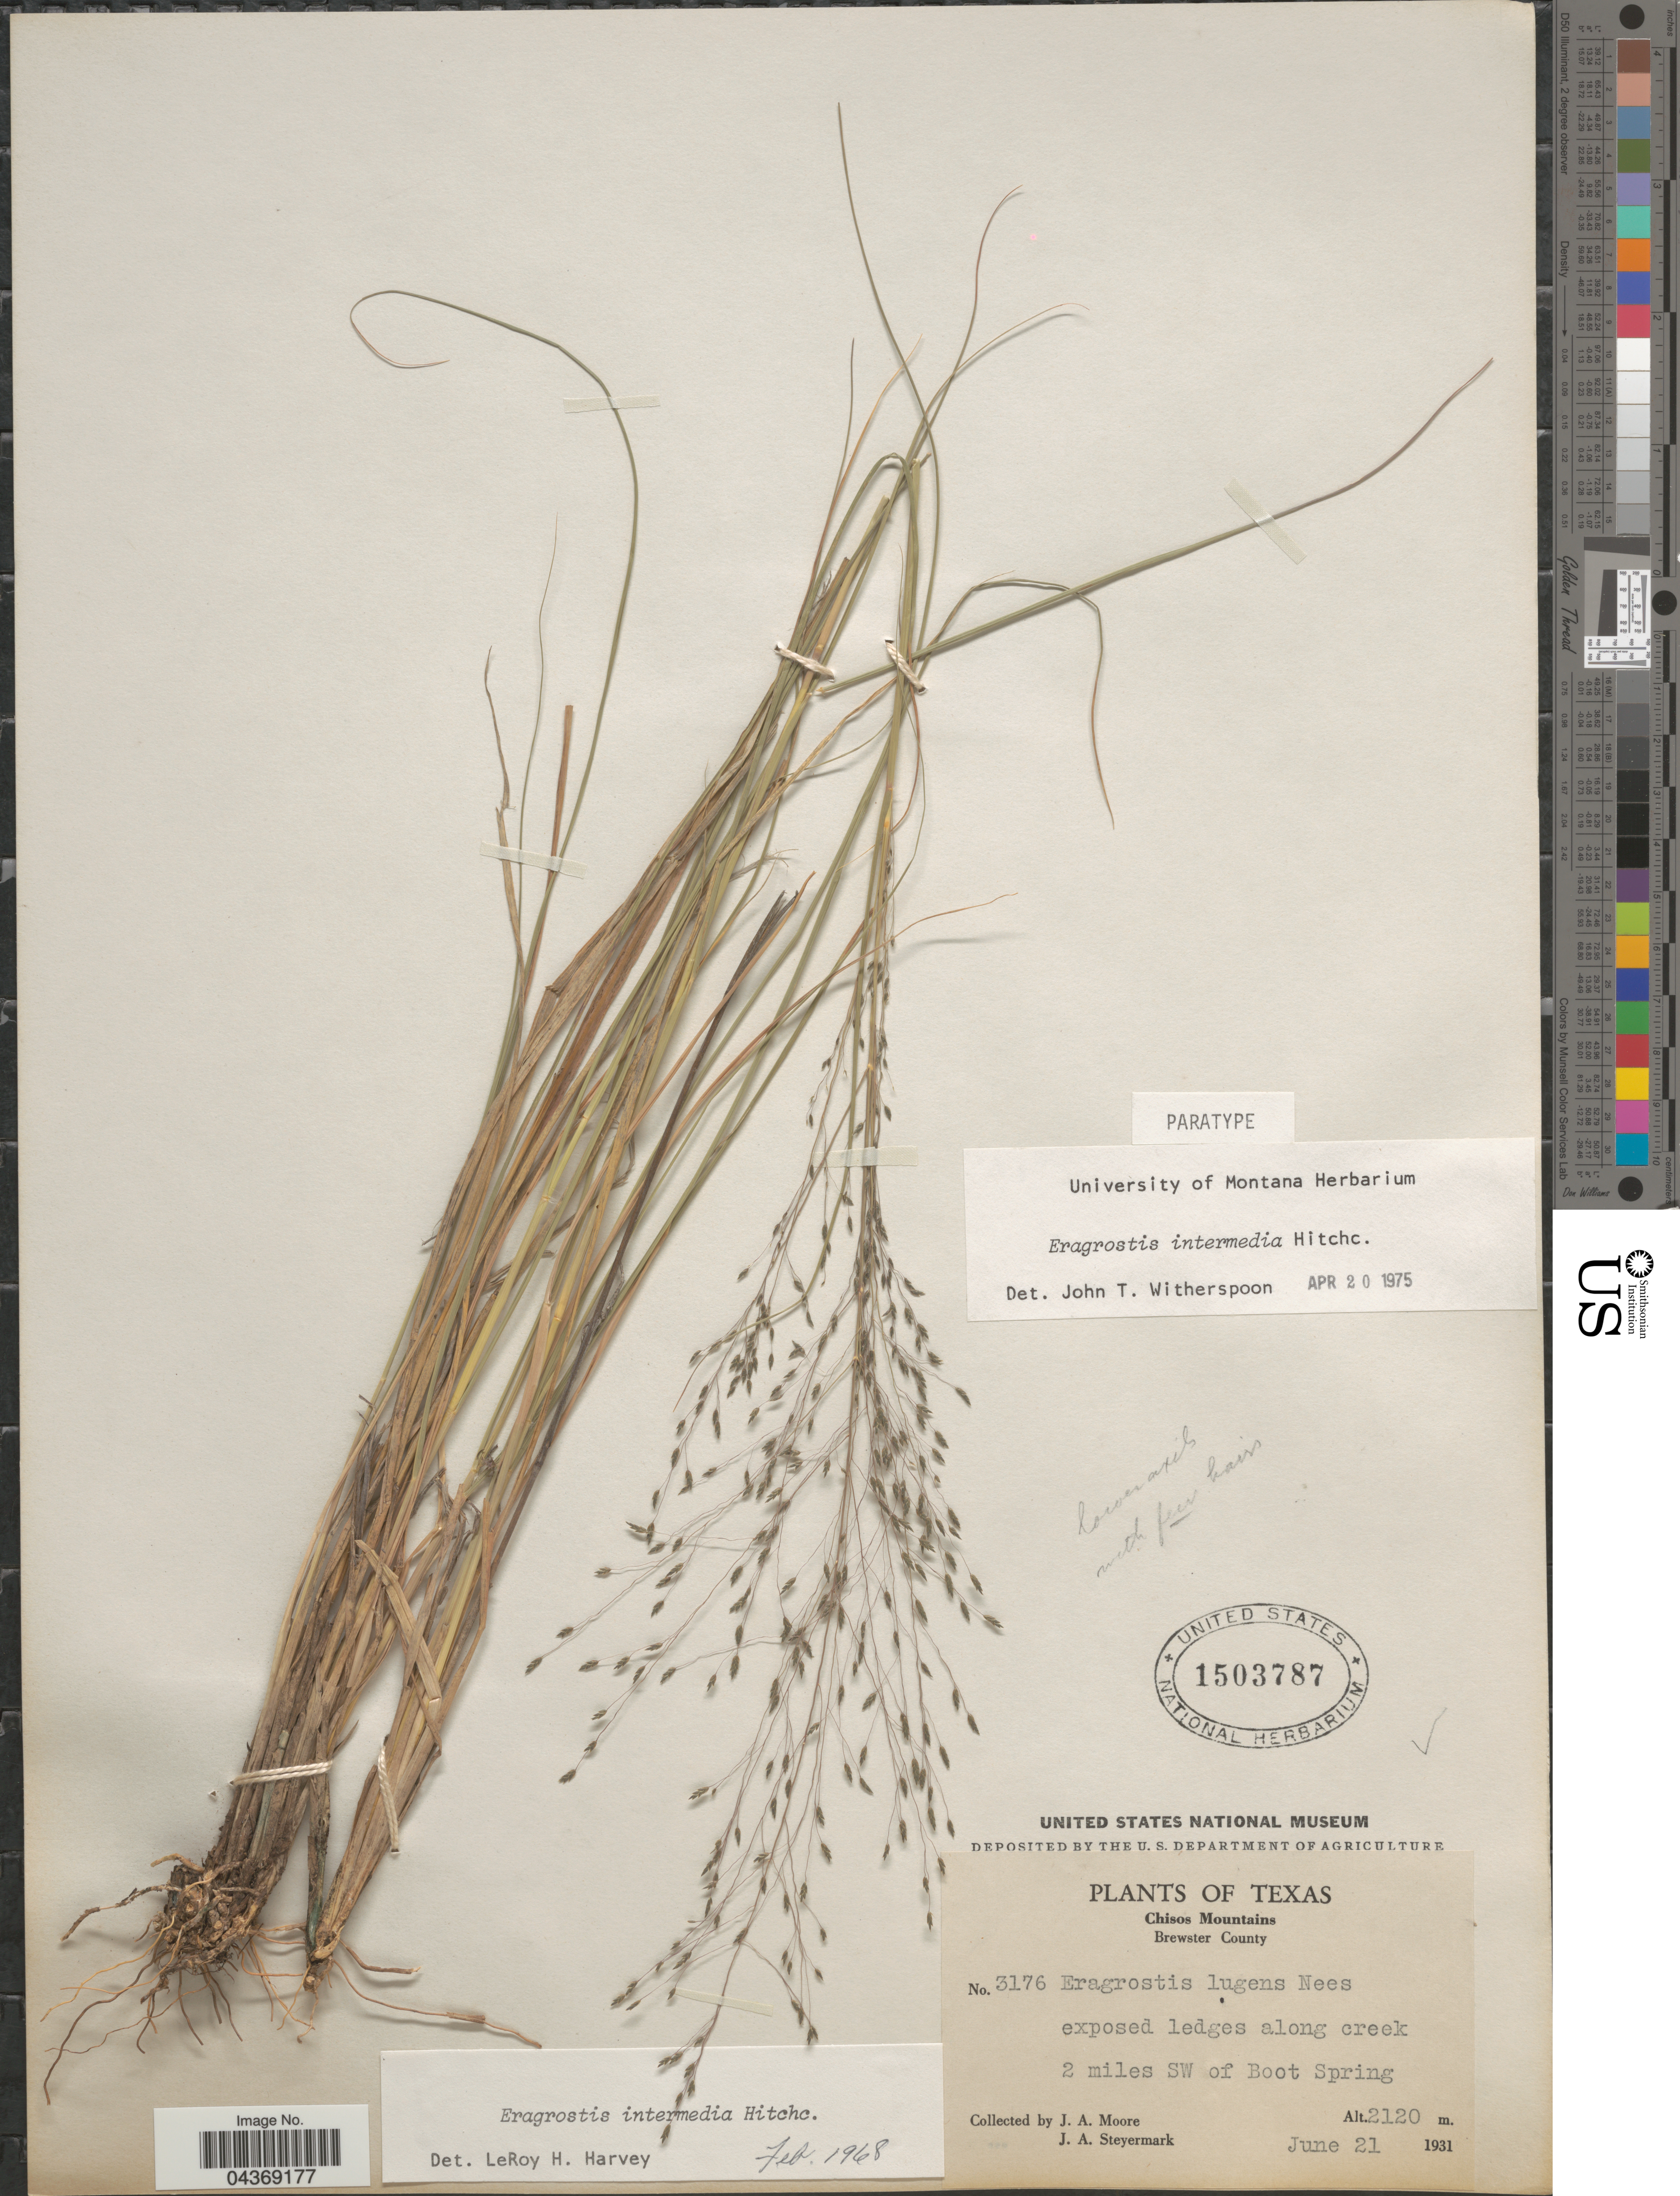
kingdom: Plantae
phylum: Tracheophyta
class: Liliopsida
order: Poales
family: Poaceae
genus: Eragrostis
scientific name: Eragrostis intermedia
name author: Hitchc.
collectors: J. A. Moore & J. Steyermark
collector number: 3176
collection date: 1931-06-21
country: United States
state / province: Texas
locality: Chisos Mountains. Brewster County. Exposed ledges along creek. 2 miles SW of Boot Spring.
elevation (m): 2120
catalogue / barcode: US 1503787